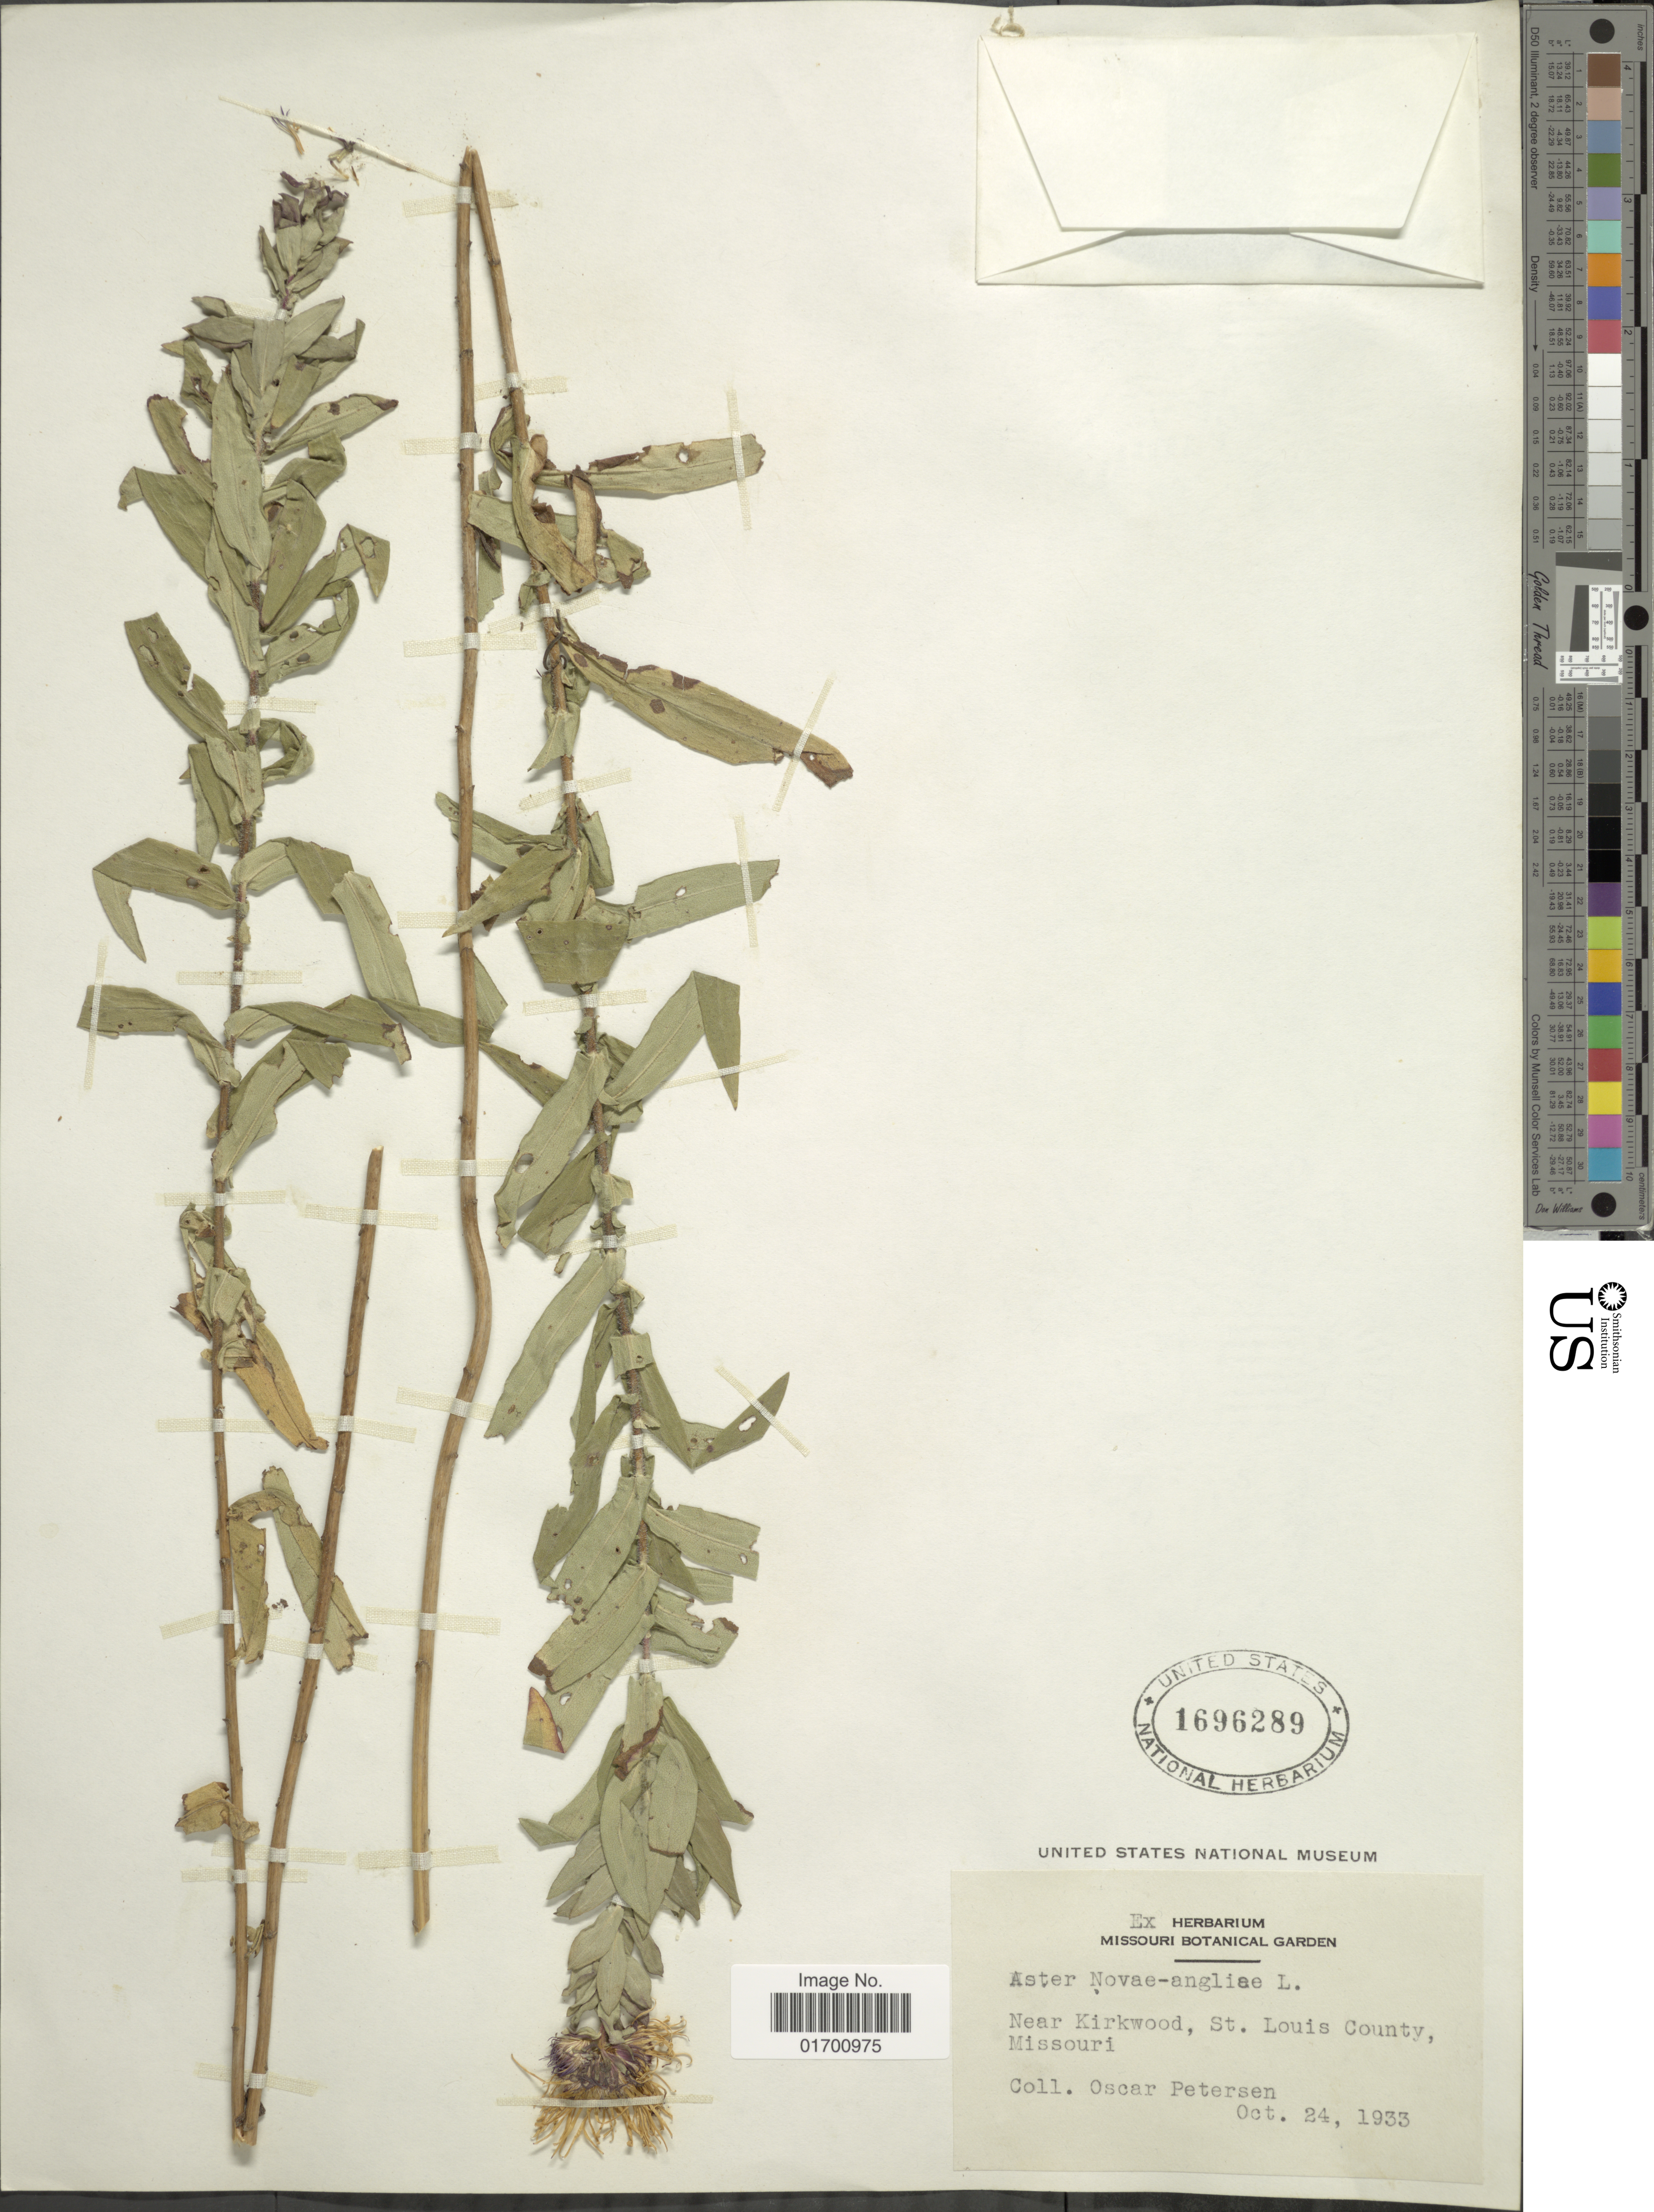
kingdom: Plantae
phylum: Tracheophyta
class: Magnoliopsida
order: Asterales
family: Asteraceae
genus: Symphyotrichum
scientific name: Symphyotrichum novae-angliae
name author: (L.) G.L. Nesom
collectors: O. G. Petersen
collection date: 1933-10-24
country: United States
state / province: Missouri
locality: Near Kirkwood, St. Louis County.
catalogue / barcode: US 1696289